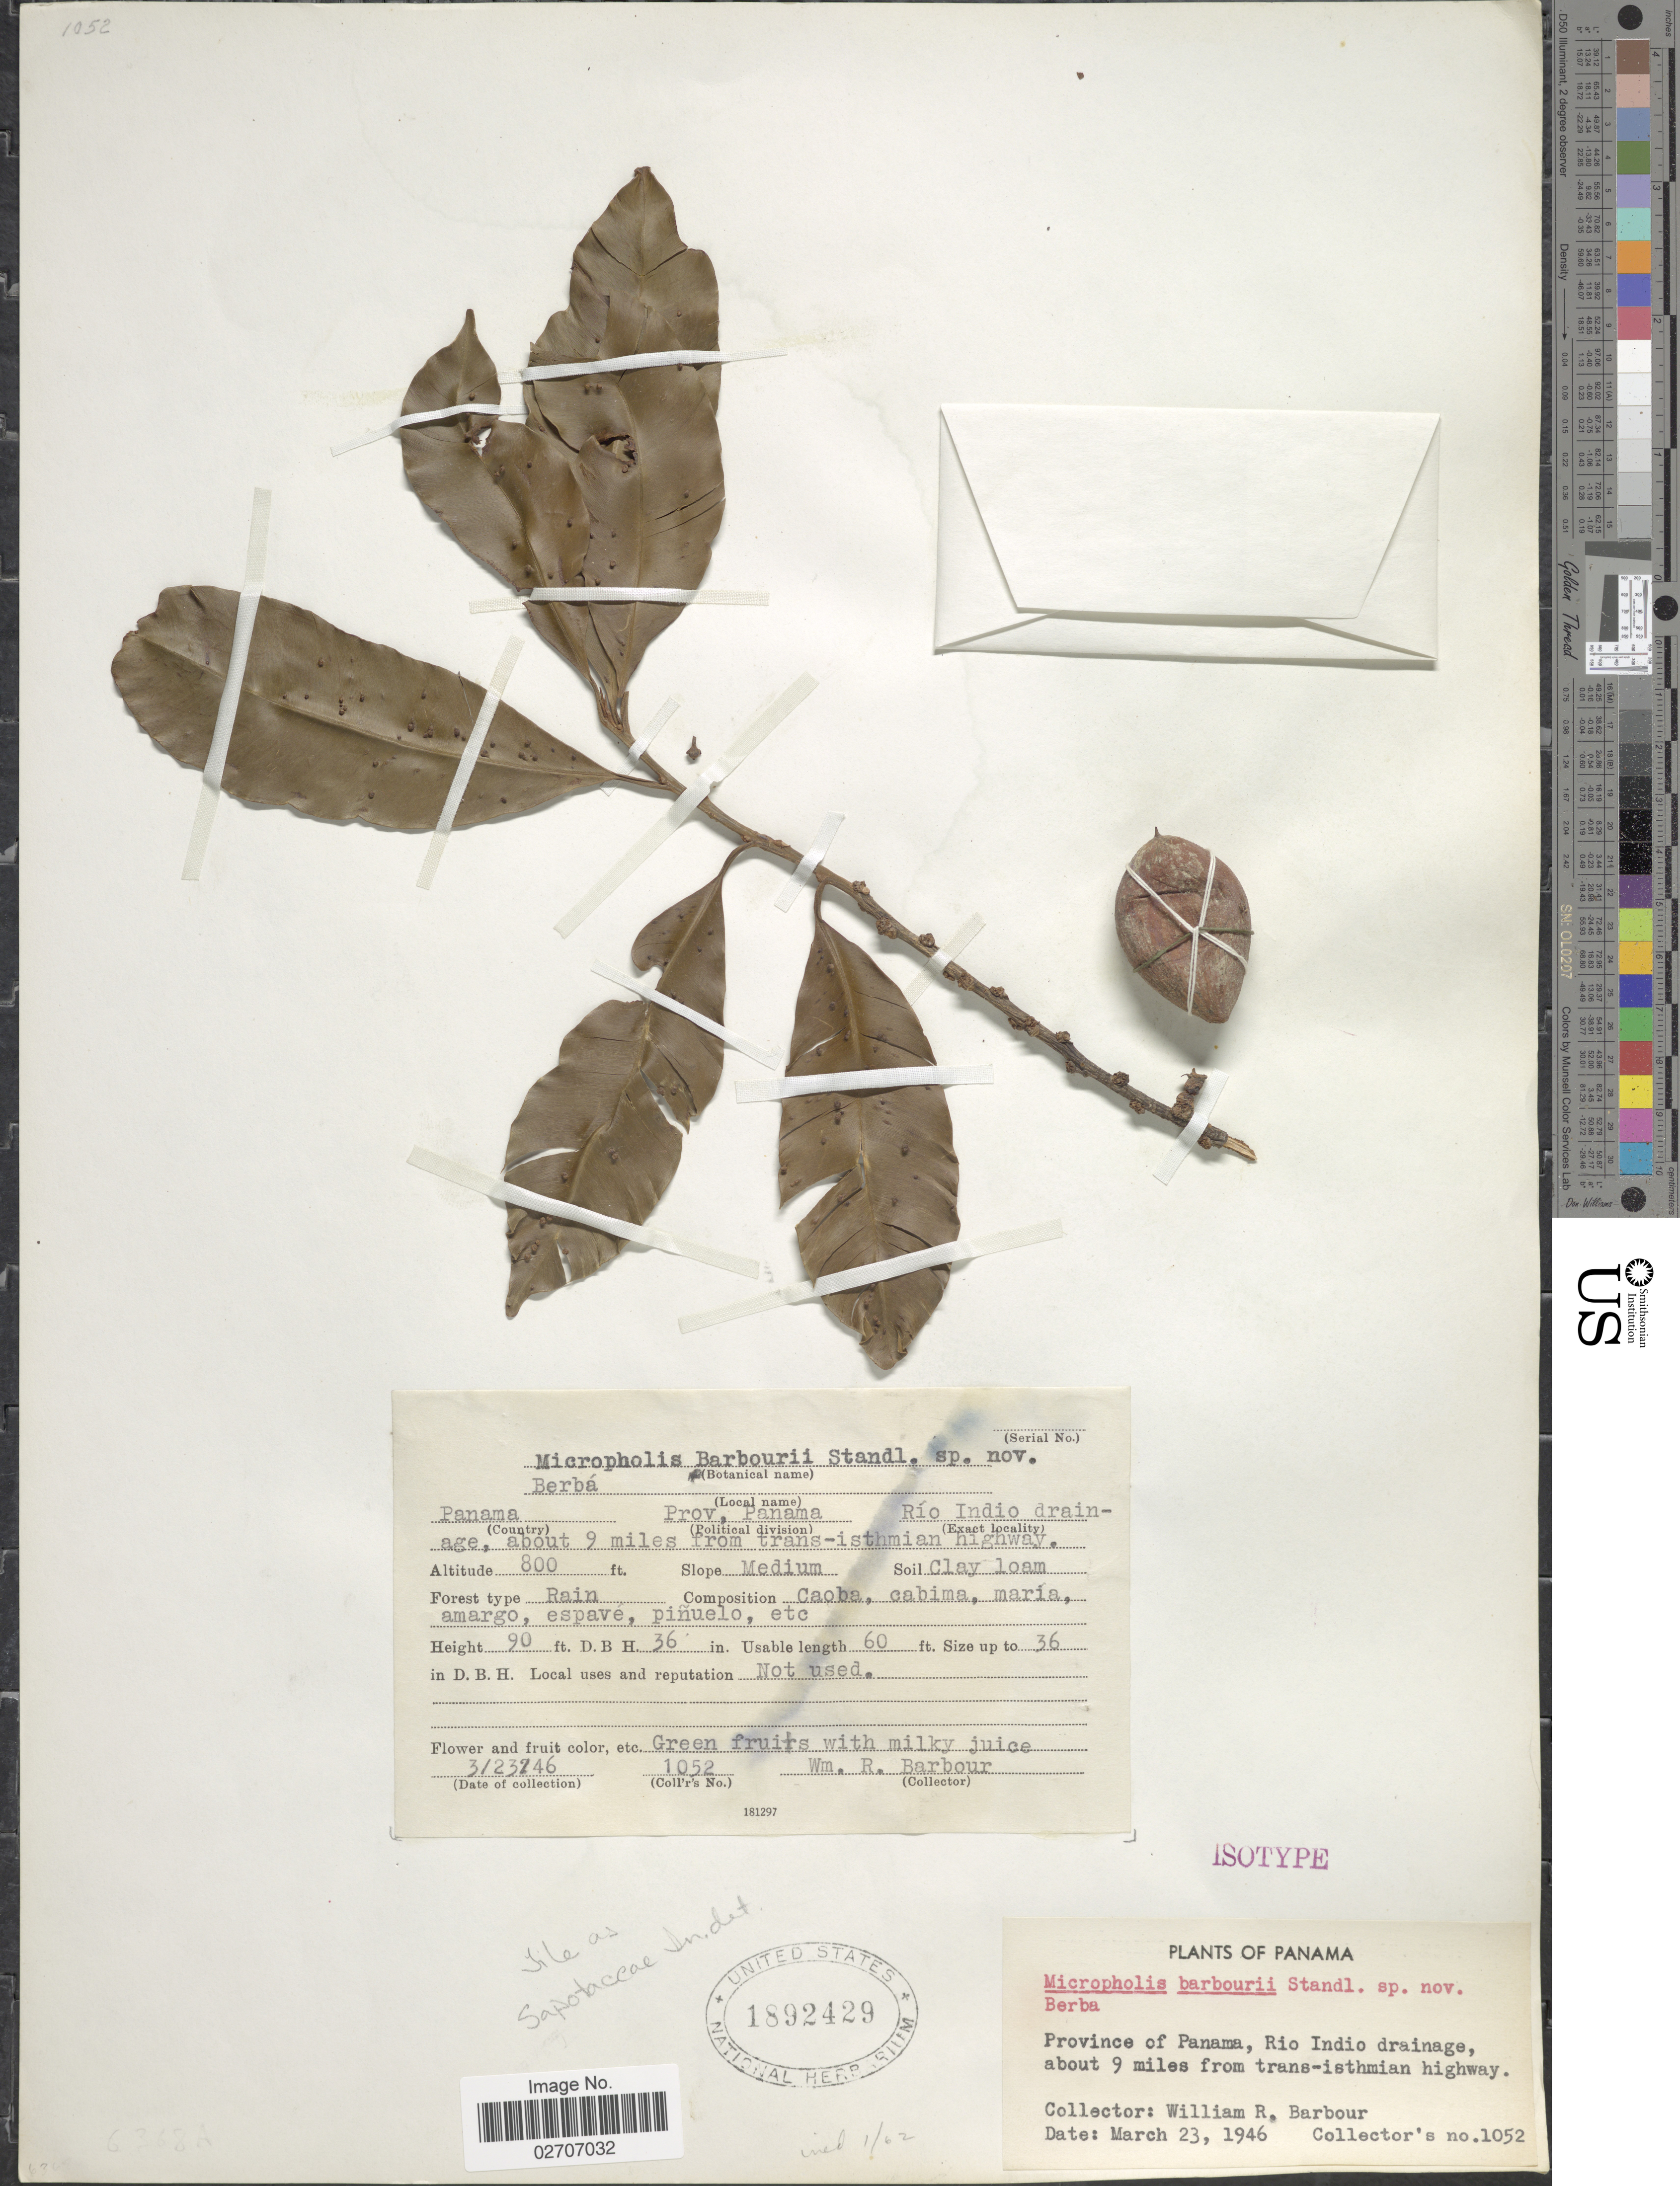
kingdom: Plantae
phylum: Tracheophyta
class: Magnoliopsida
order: Ericales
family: Sapotaceae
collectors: W. Barbour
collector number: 1052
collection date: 1946-03-23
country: Panama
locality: Rio Indio drainage, about 9 miles from trans-isthmian highway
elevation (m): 244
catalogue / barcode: US 1892429